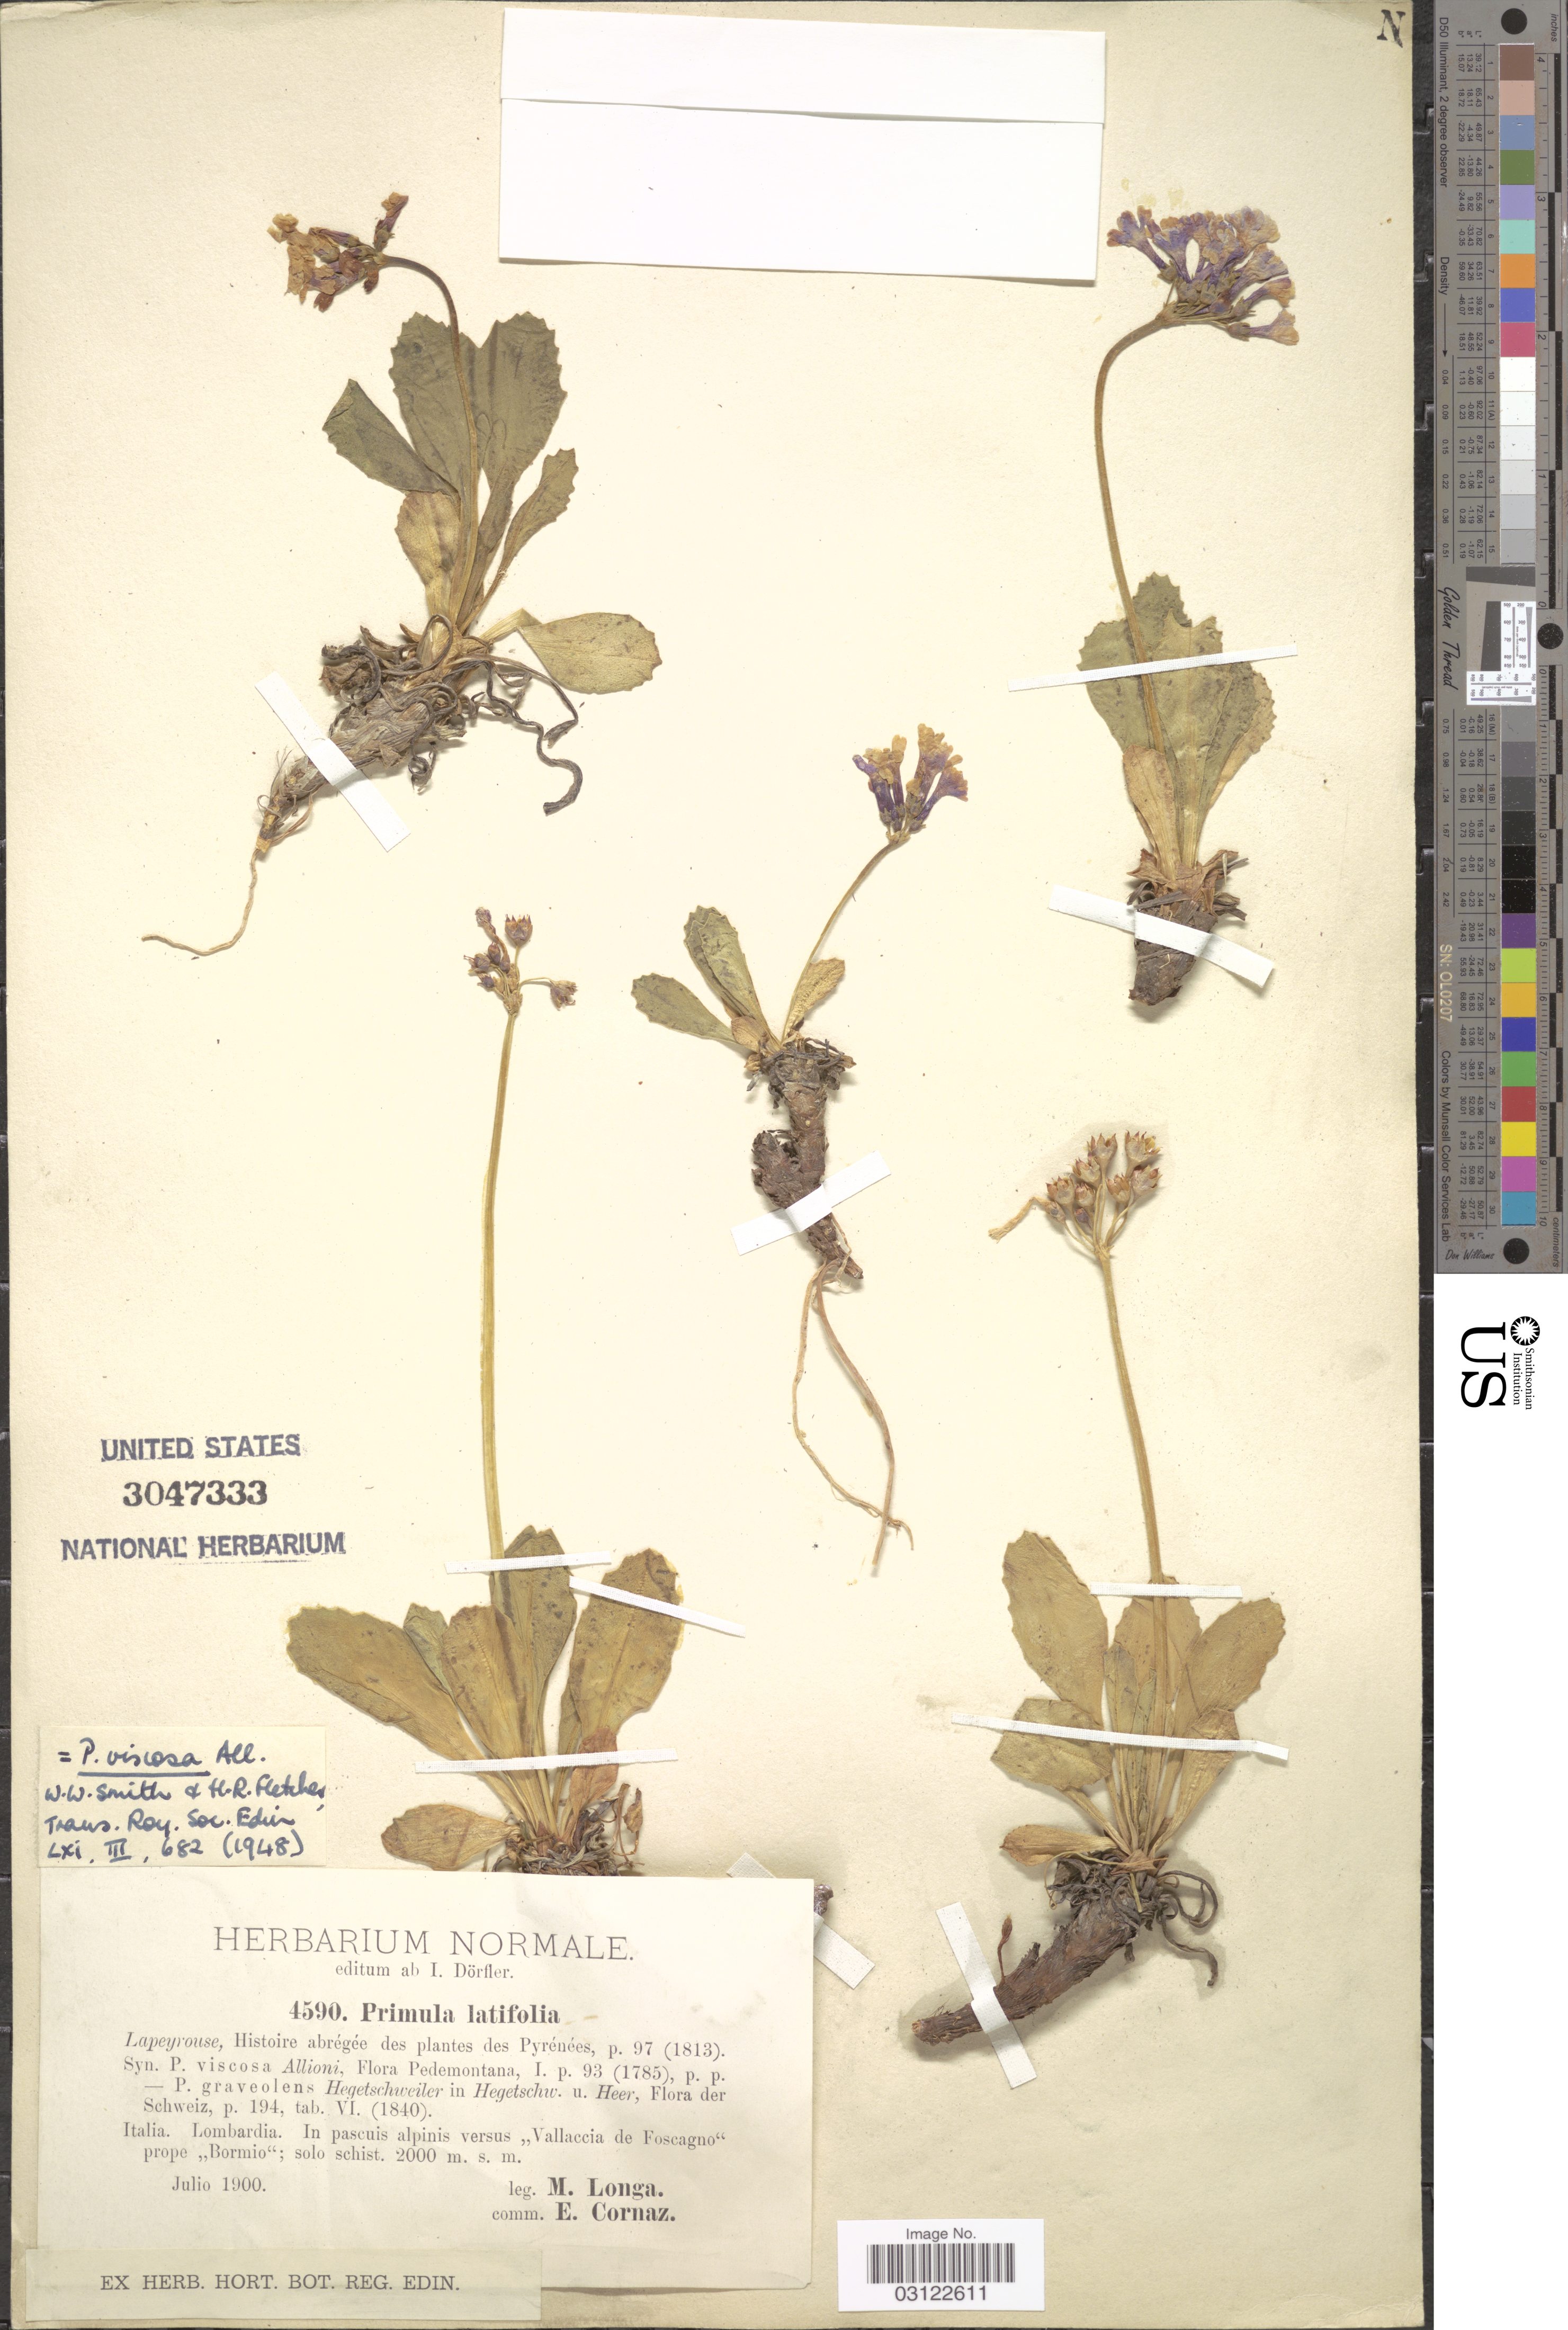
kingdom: Plantae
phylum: Tracheophyta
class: Magnoliopsida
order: Ericales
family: Primulaceae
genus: Primula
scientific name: Primula viscosa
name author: Vill.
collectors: M. Longa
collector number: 4590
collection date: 1900-07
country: Italy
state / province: Lombardy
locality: Lombardia. In pascuis alpinis versus "Vallaccia de Foscagno" prope "Bormio".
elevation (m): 2000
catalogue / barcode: US 3047333